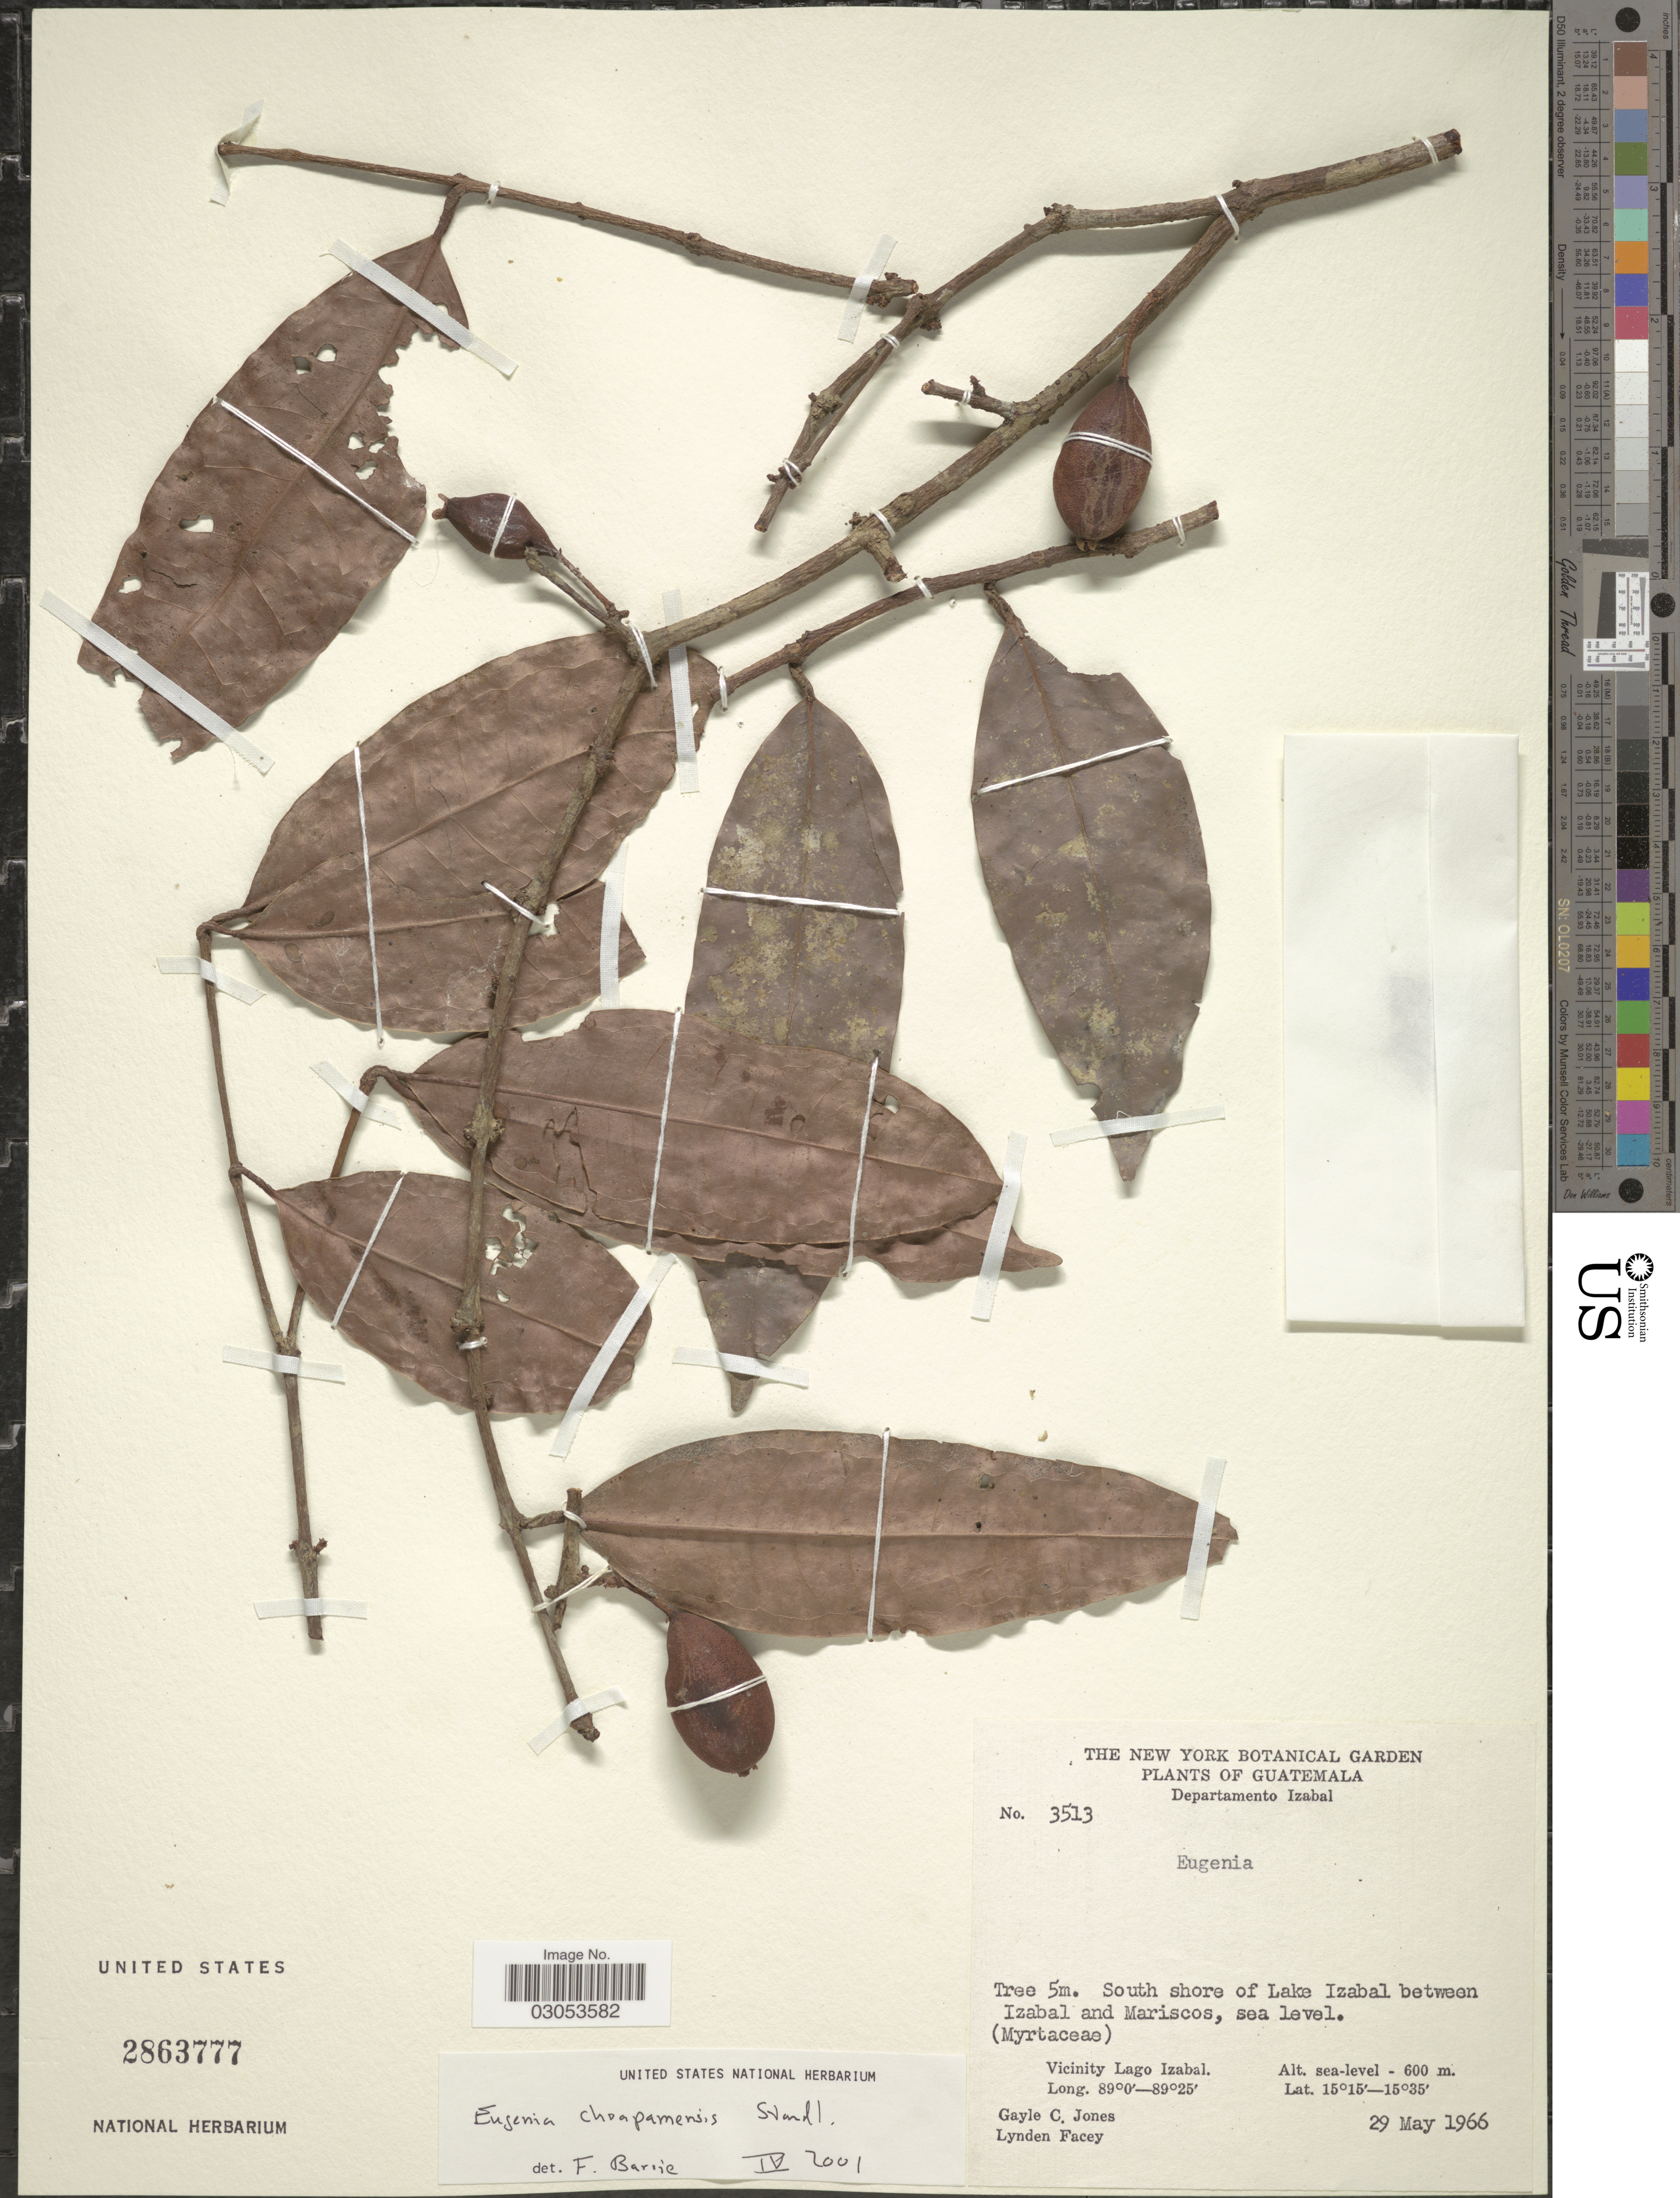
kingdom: Plantae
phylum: Tracheophyta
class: Magnoliopsida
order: Myrtales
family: Myrtaceae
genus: Eugenia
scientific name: Eugenia choapamensis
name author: Standl.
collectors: G. C. Jones & L. Facey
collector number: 3513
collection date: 1966-05-29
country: Guatemala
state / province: Izabal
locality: Departamento Izabal. South shore of Lake Izabal between Izabal and Mariscos. Vicinity Lago Izabal.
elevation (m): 0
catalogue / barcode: US 2863777